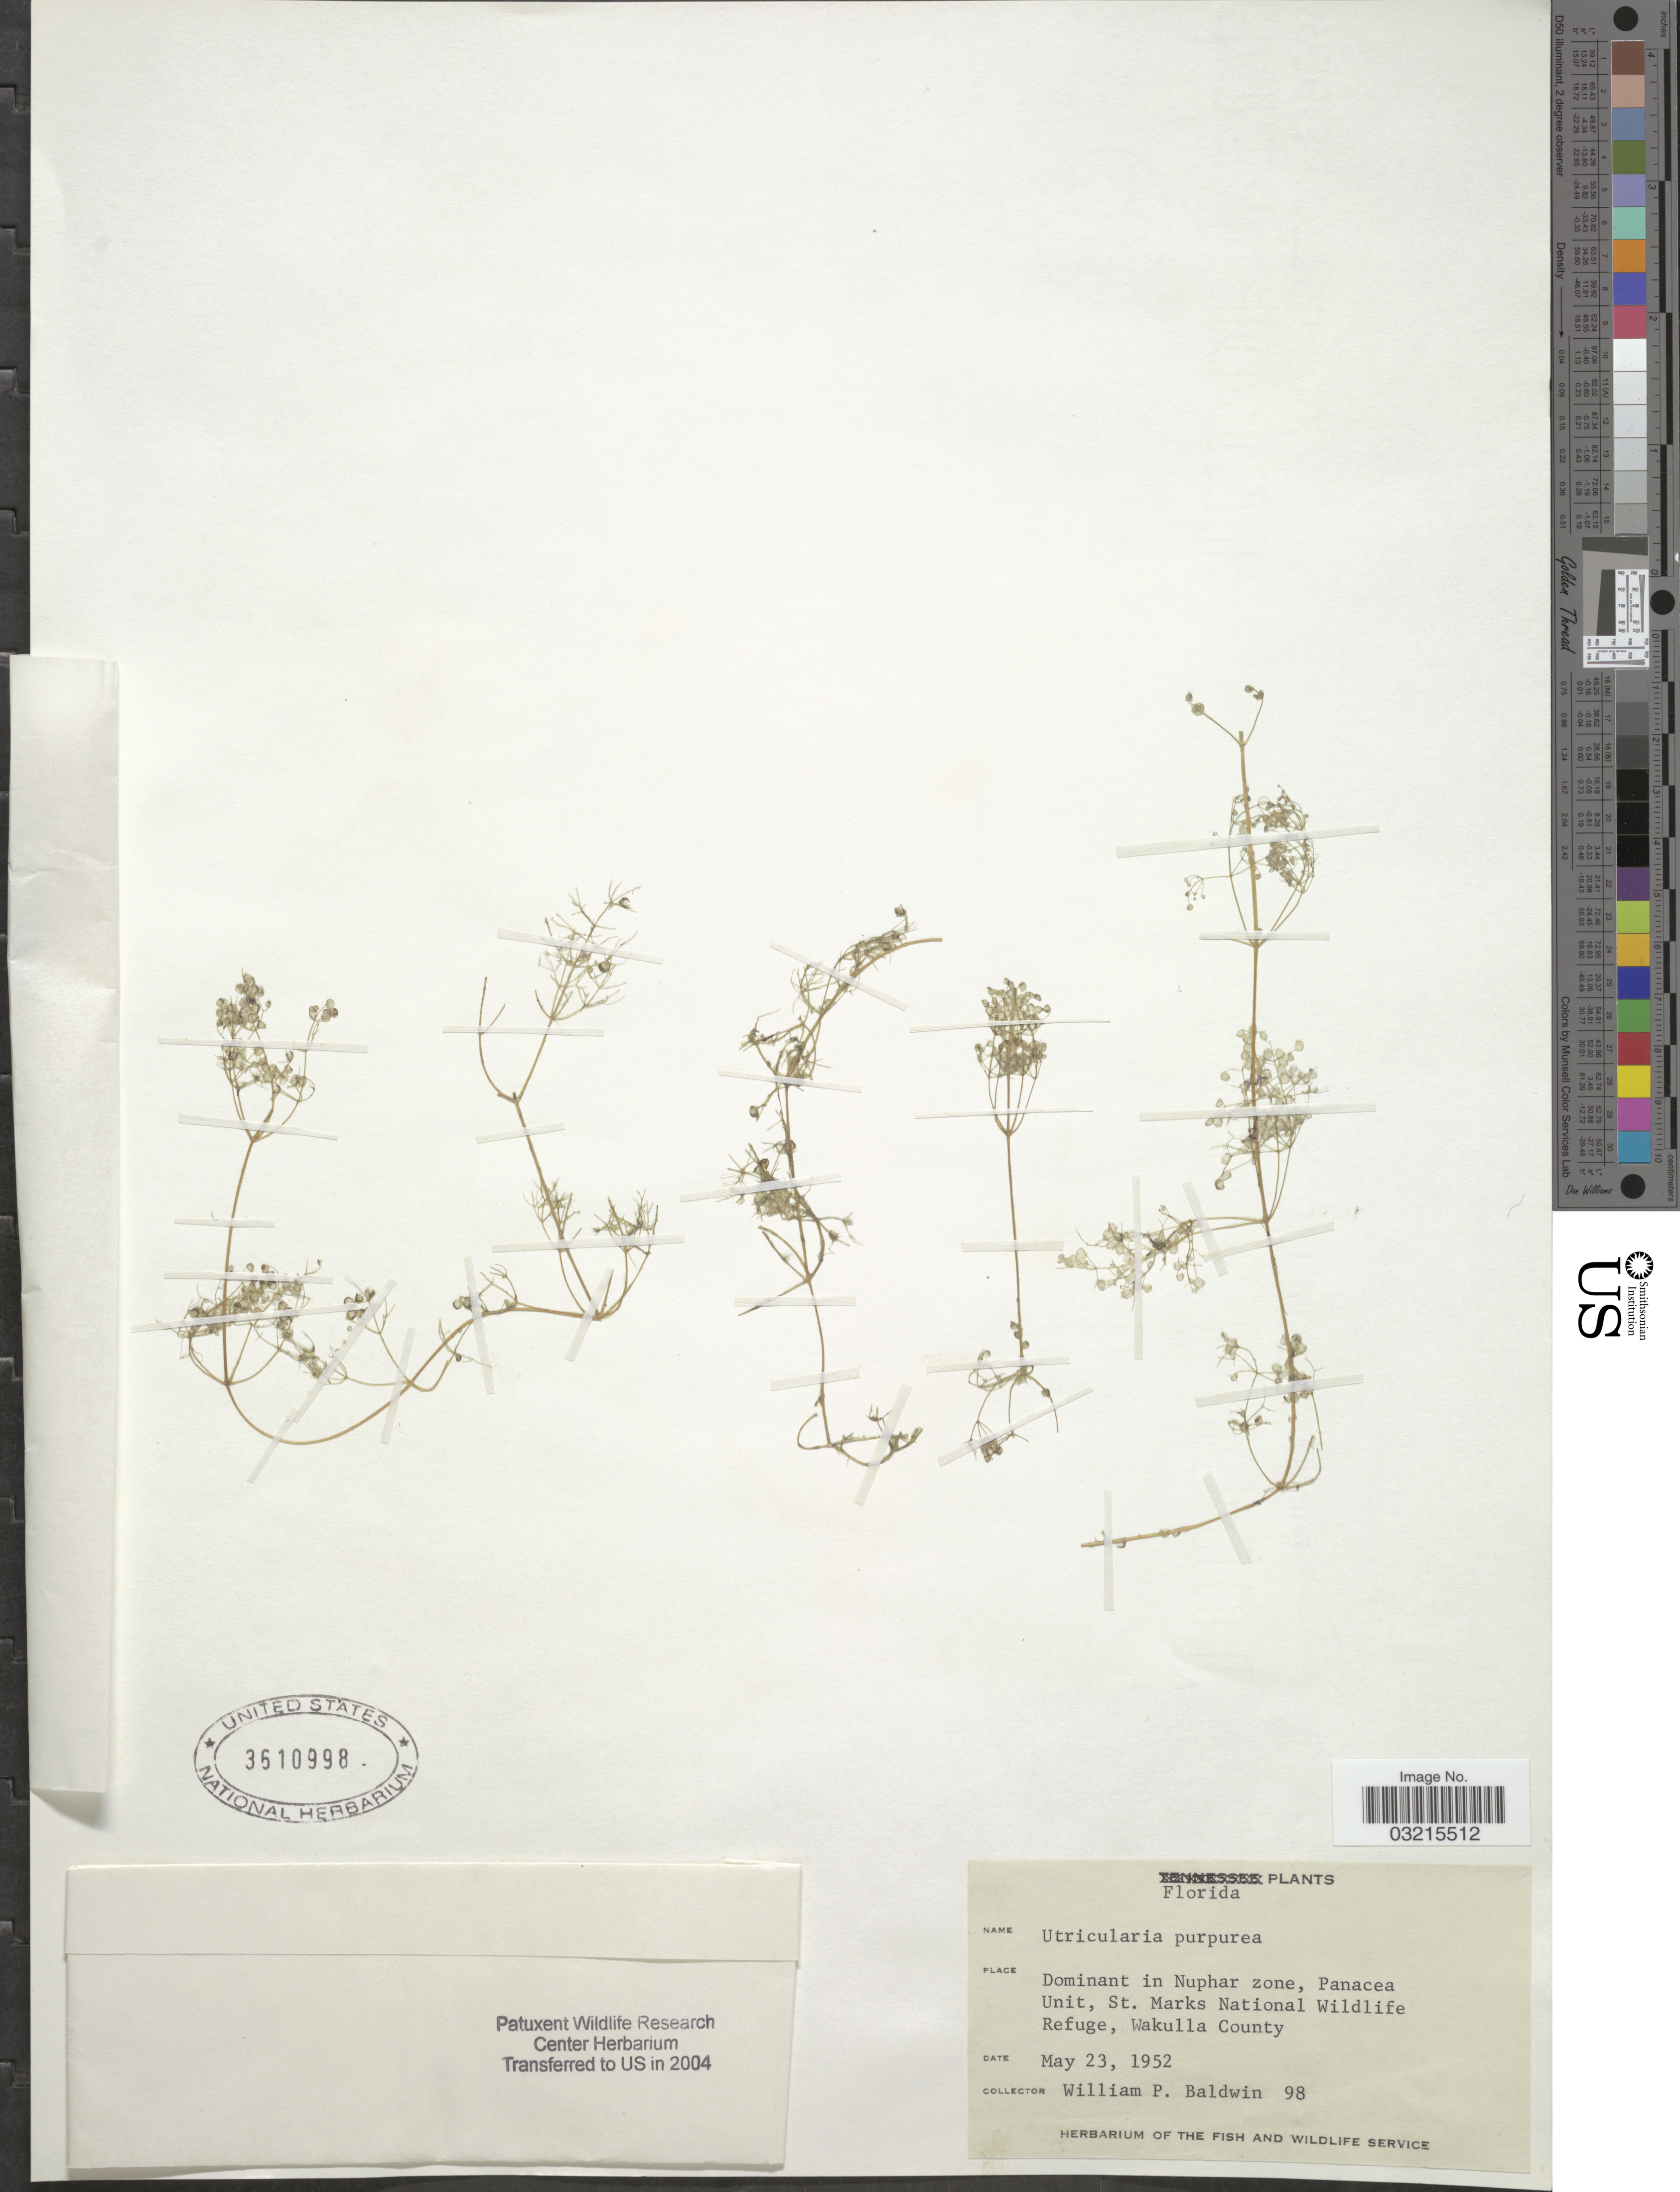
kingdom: Plantae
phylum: Tracheophyta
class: Magnoliopsida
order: Lamiales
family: Lentibulariaceae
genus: Utricularia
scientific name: Utricularia purpurea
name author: Walter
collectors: W. Baldwin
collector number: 98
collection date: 1952-05-23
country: United States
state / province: Florida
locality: Dominant in Nuphar Zone, Panacea Unit, St. Marks National Wildlife Refuge, Wakulla County.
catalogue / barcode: US 3610998